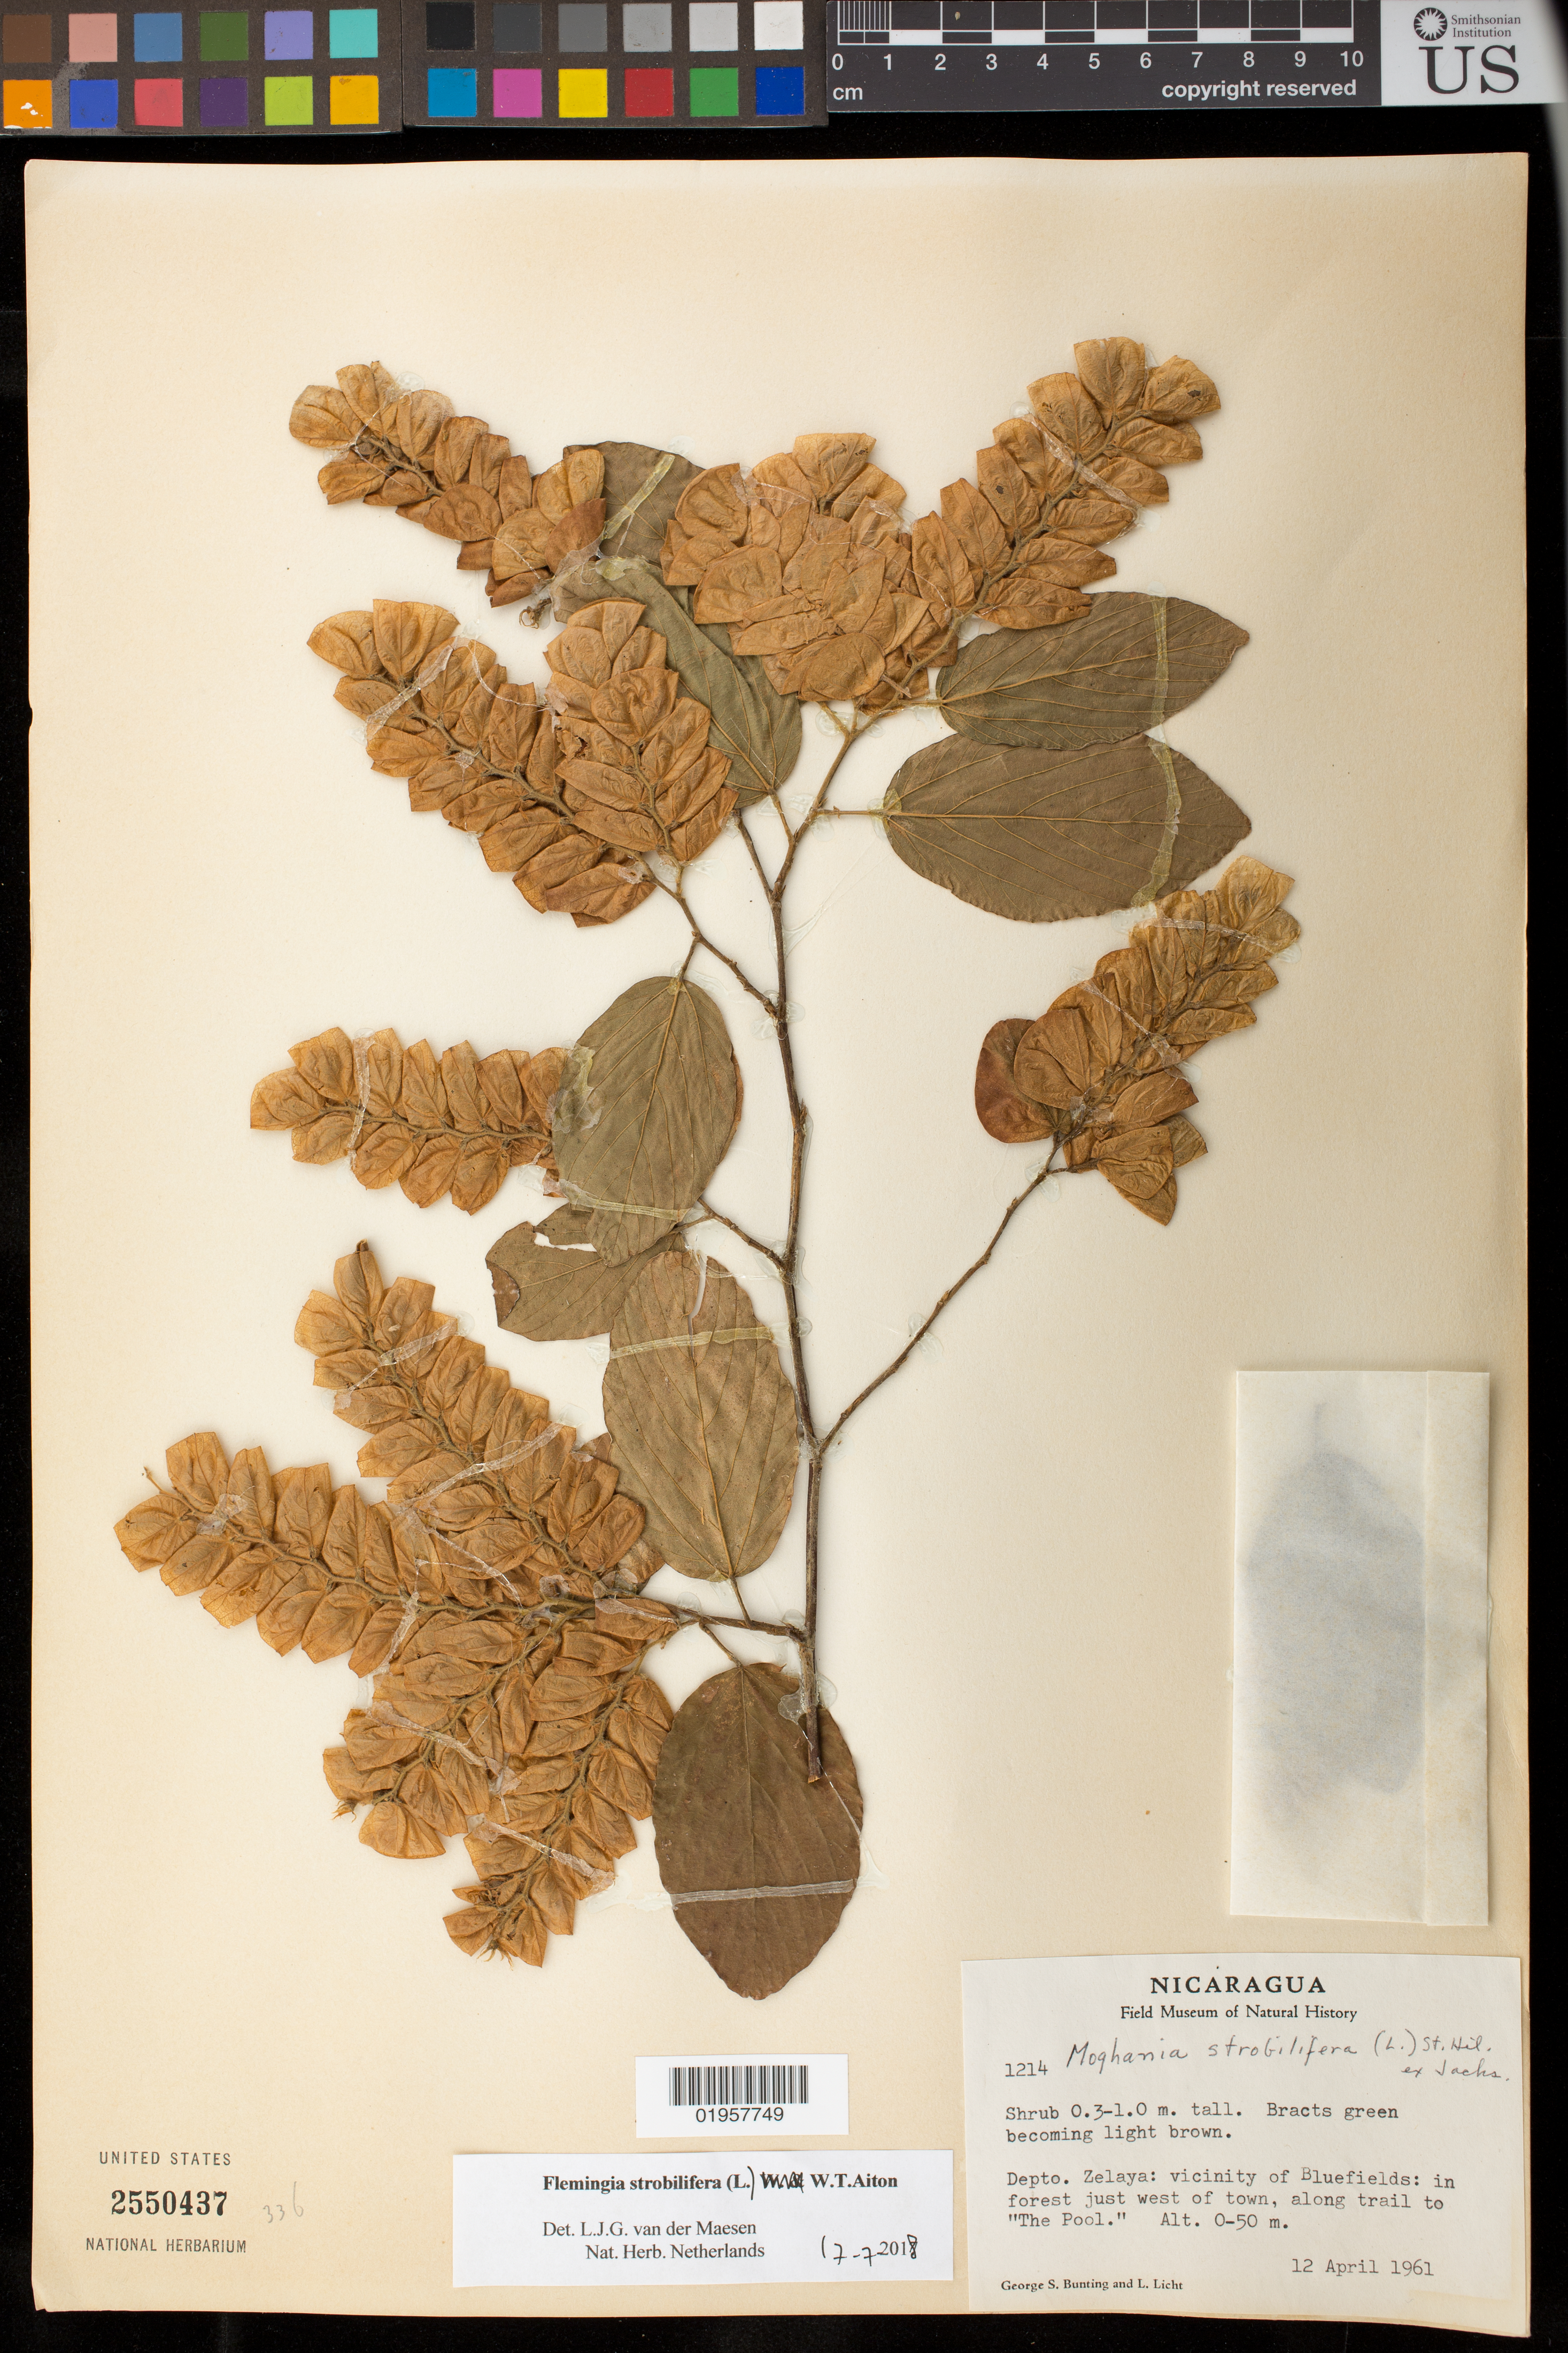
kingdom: Plantae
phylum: Tracheophyta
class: Magnoliopsida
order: Fabales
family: Fabaceae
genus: Flemingia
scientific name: Flemingia strobilifera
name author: (L.) W.T. Aiton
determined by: Van Der Maesen, L. J. G., (WAG), Wageningen University (Netherlands)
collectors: G. S. Bunting & L. Licht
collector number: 1214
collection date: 1961-04-12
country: Nicaragua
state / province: Atlántico Sur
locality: Bluefields vicinity, forest just west of town, along trail to "The Pool"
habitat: Forest, along trail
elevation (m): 0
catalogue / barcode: US 2550437